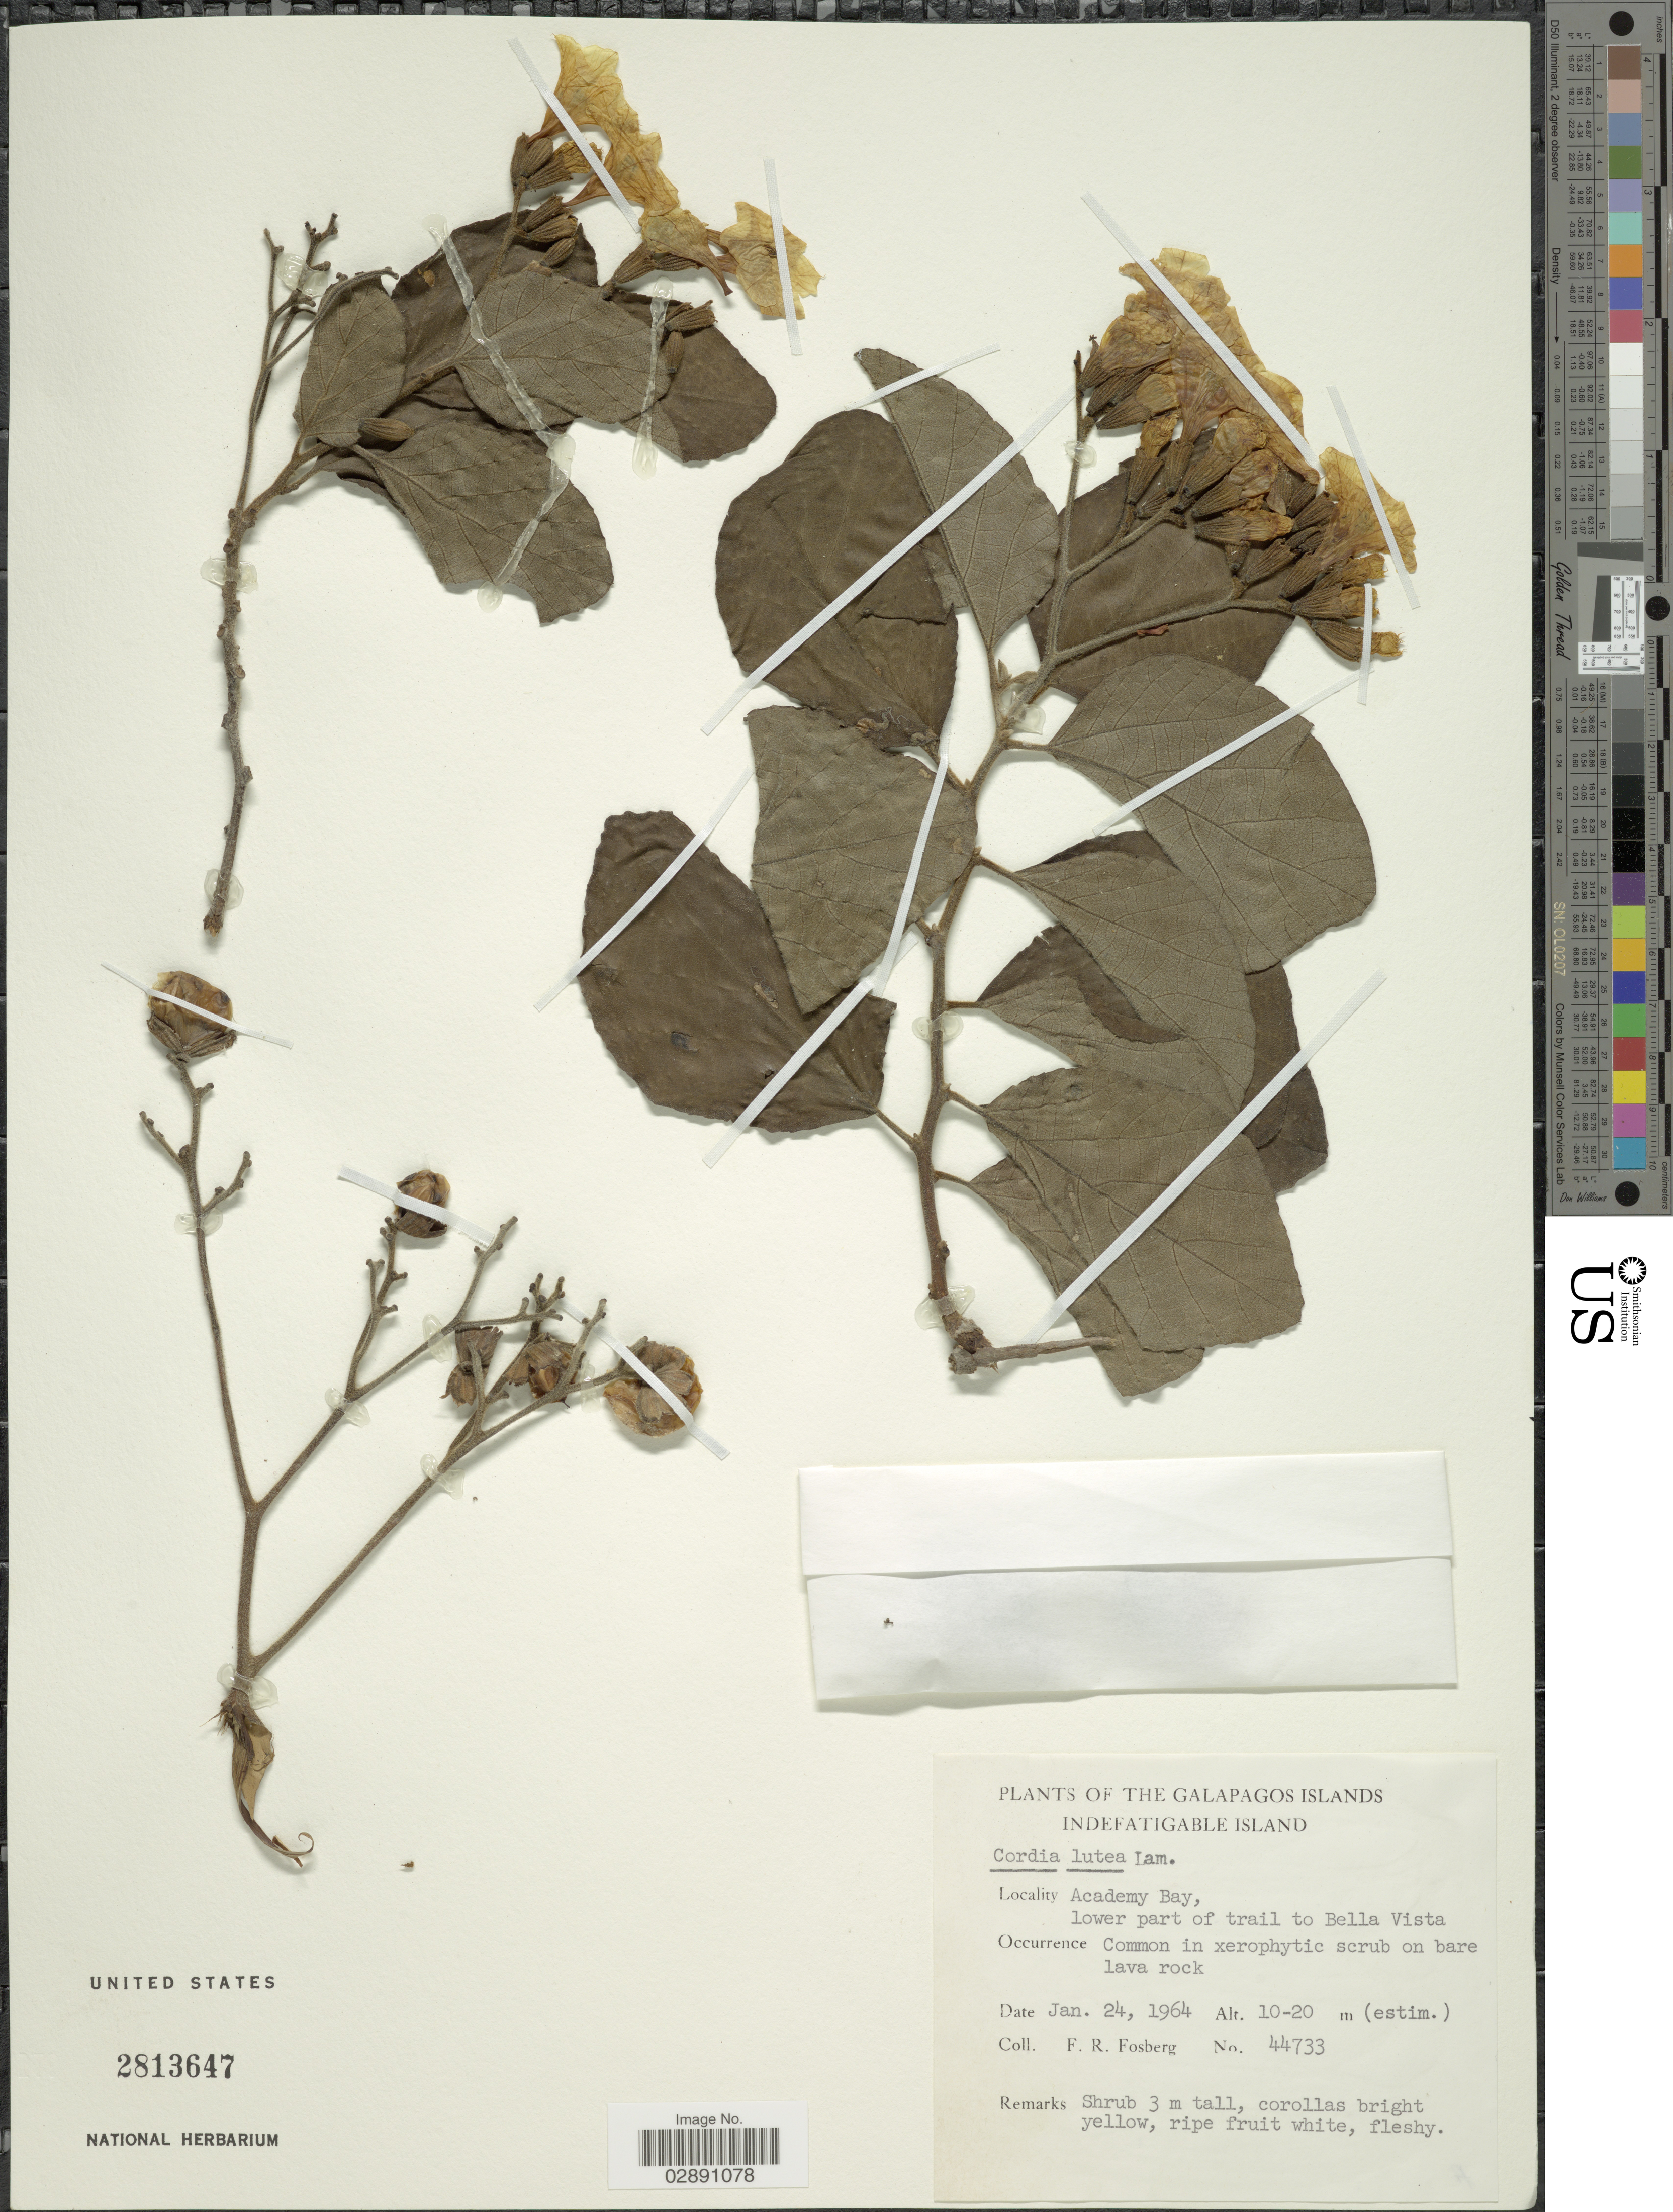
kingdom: Plantae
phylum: Tracheophyta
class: Magnoliopsida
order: Boraginales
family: Cordiaceae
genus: Cordia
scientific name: Cordia lutea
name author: Lam.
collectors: F. R. Fosberg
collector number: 44733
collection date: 1964-01-24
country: Ecuador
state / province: Colón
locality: The Galapagos Islands. Indefatigable Island. Academy Bay, lower part of trail to Bella Vista.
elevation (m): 10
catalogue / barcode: US 2813647